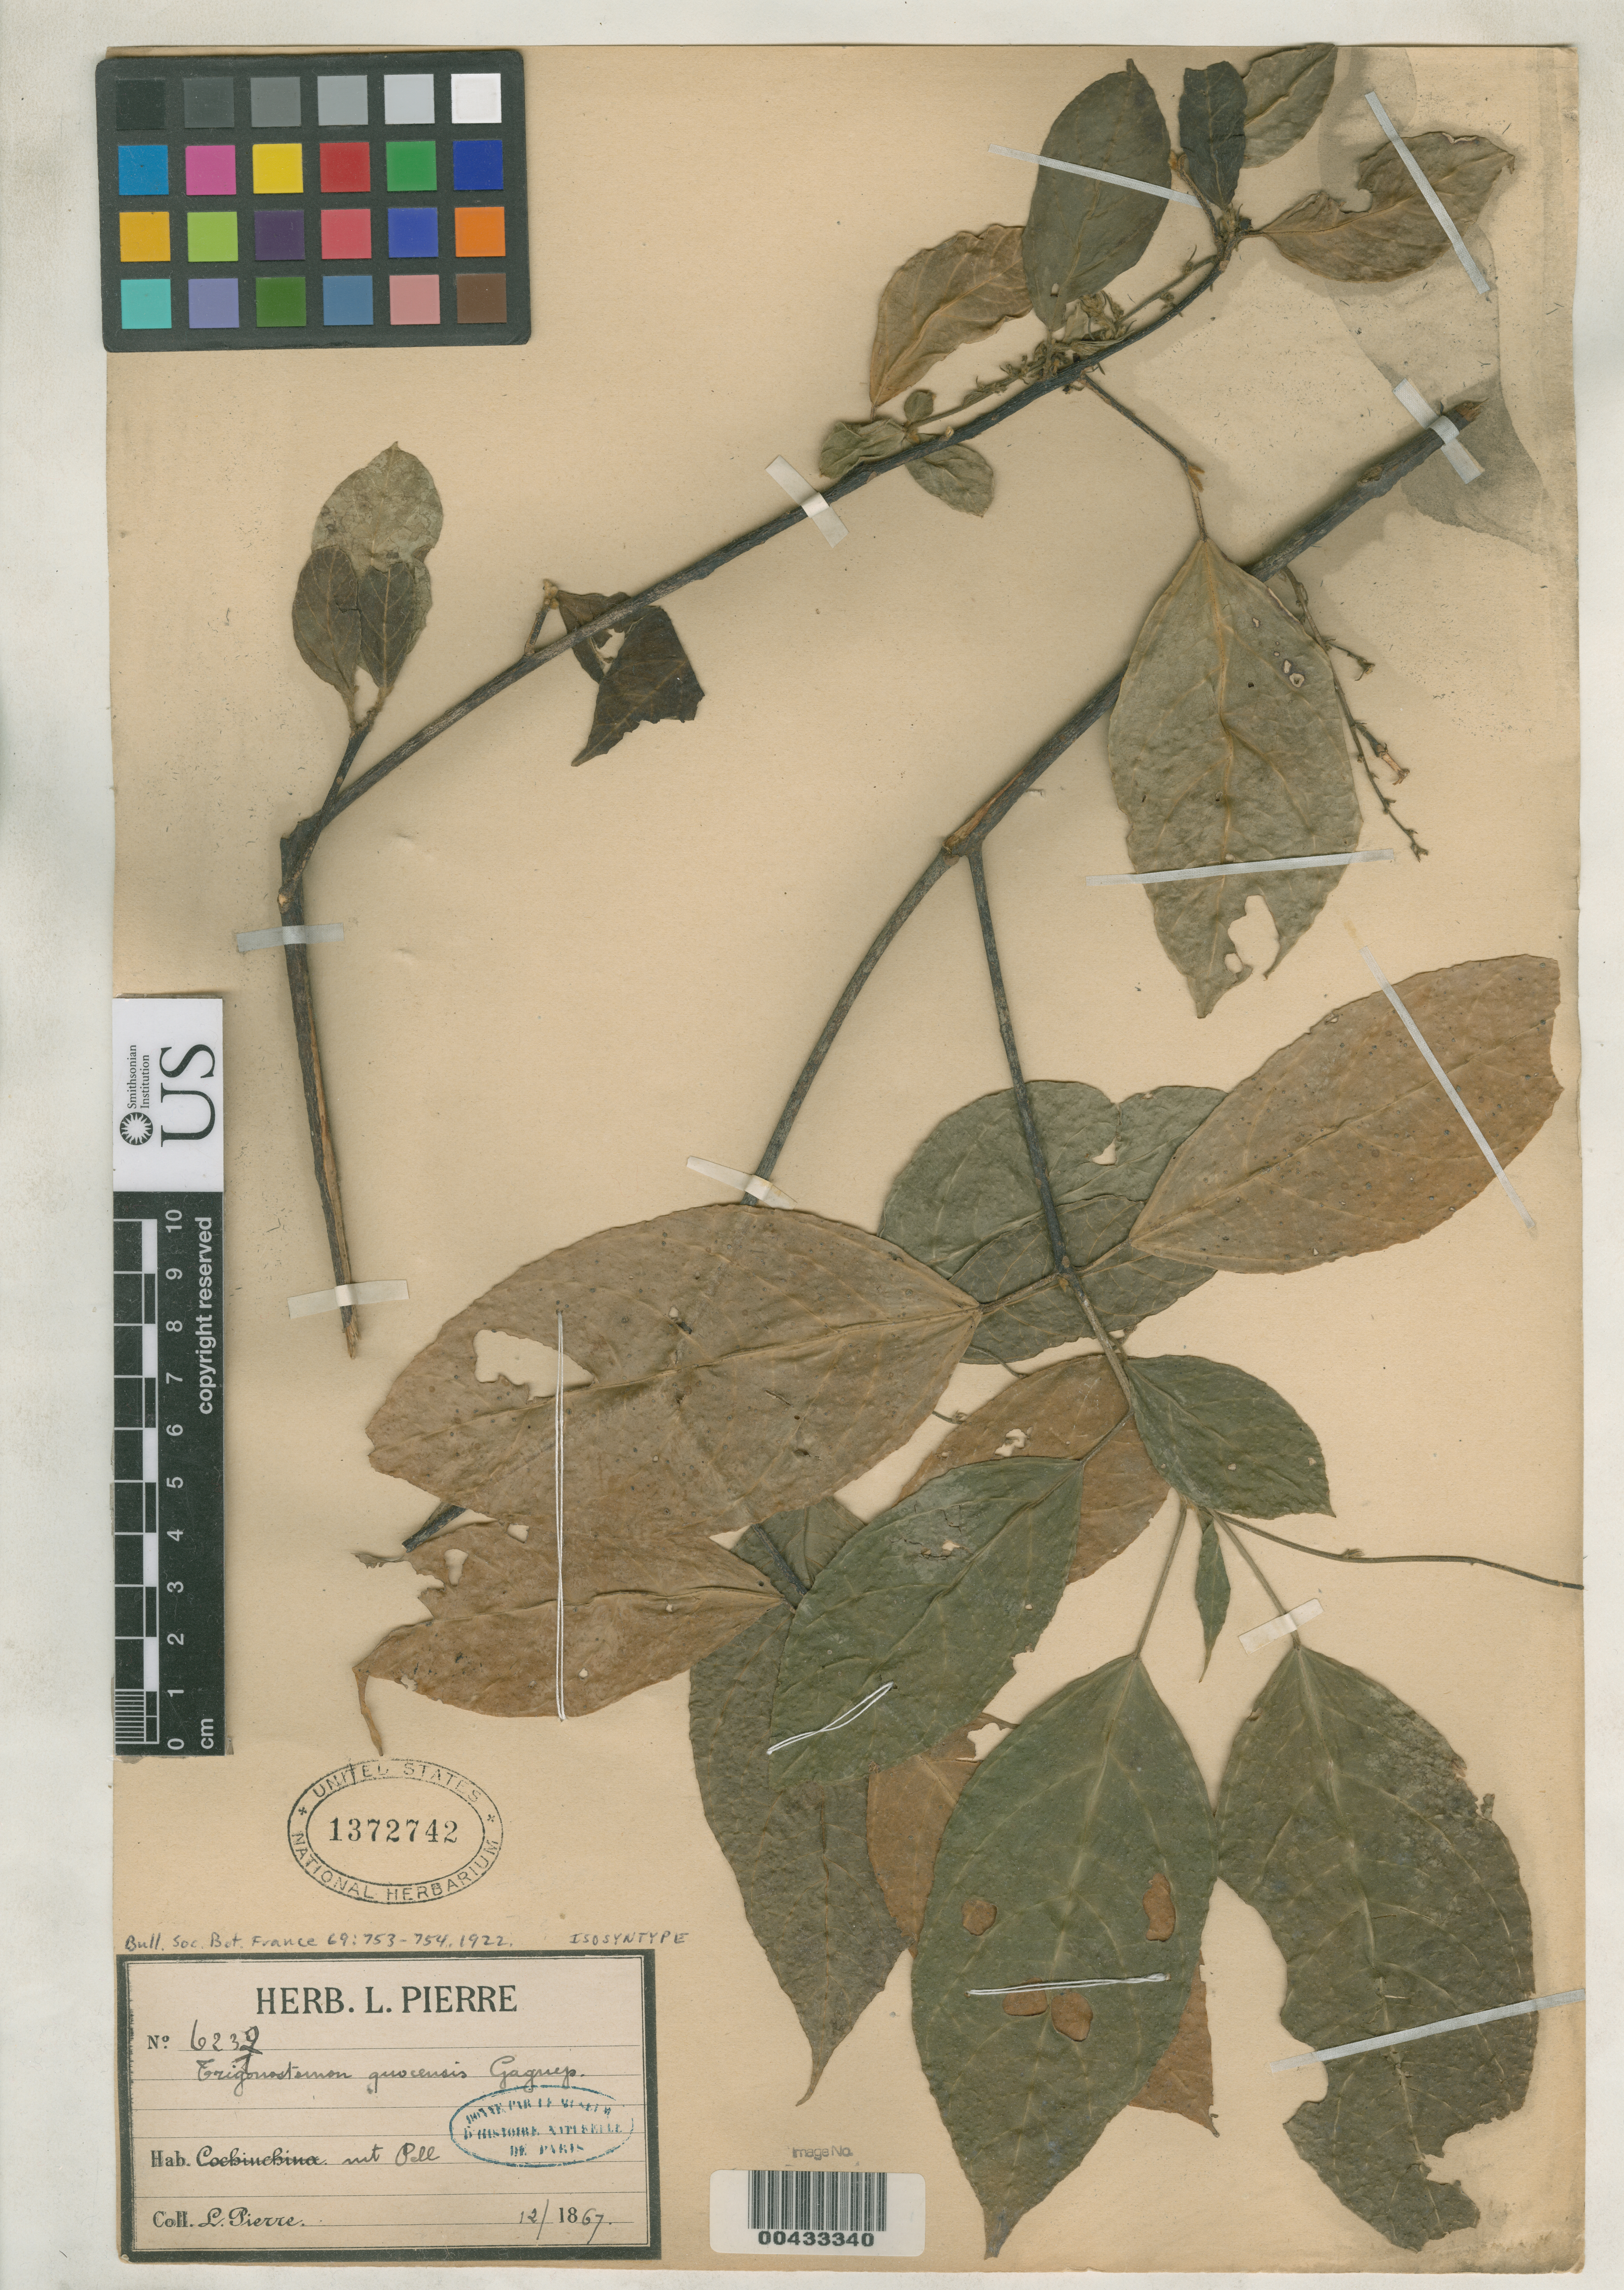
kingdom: Plantae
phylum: Tracheophyta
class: Magnoliopsida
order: Malpighiales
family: Euphorbiaceae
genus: Trigonostemon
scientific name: Trigonostemon quocensis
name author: Gagnep.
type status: Isosyntype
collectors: J. Pierre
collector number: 623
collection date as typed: Dec 1867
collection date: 1867-12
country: Vietnam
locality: Mt. Pell.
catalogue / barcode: US 1372742